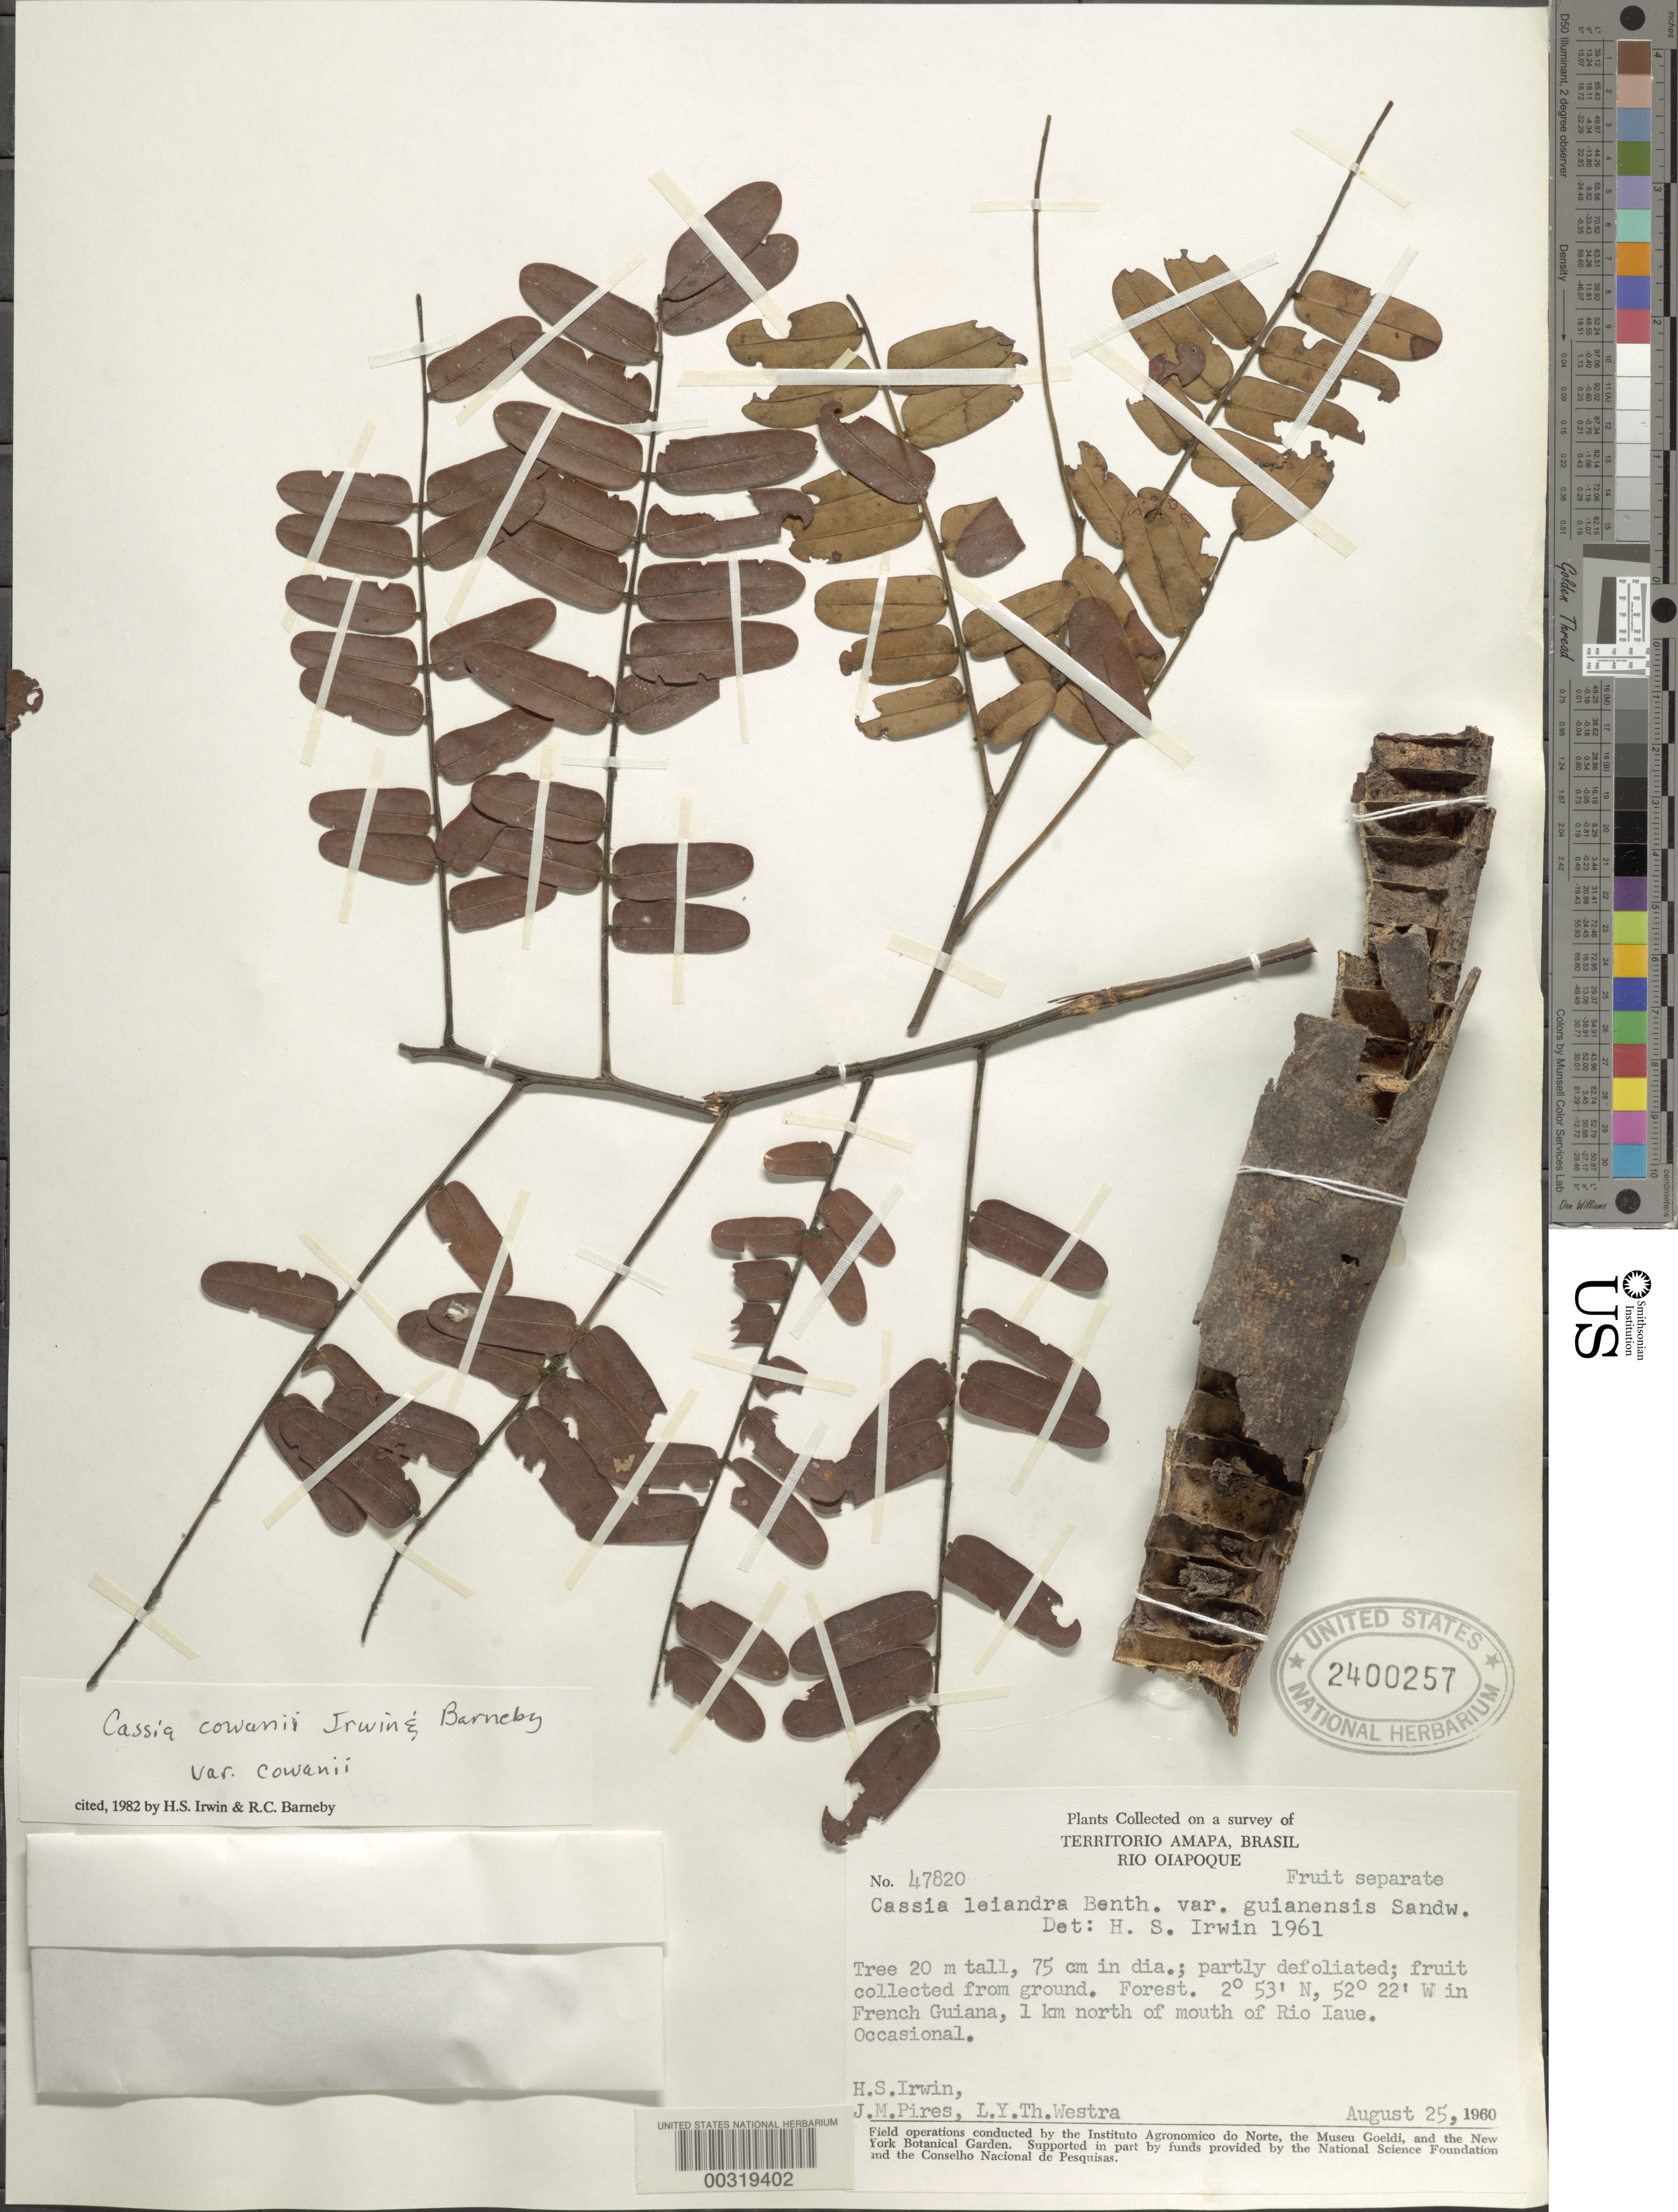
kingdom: Plantae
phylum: Tracheophyta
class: Magnoliopsida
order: Fabales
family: Fabaceae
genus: Cassia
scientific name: Cassia cowanii var. cowanii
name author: H.S. Irwin & Barneby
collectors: H. Irwin, J. M. Pires & L. Y. T. Westra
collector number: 47820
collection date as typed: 25 Aug 1960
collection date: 1960-08-25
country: French Guiana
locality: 1 km n of mouth of rio iaue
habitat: Forest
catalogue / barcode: US 2400257